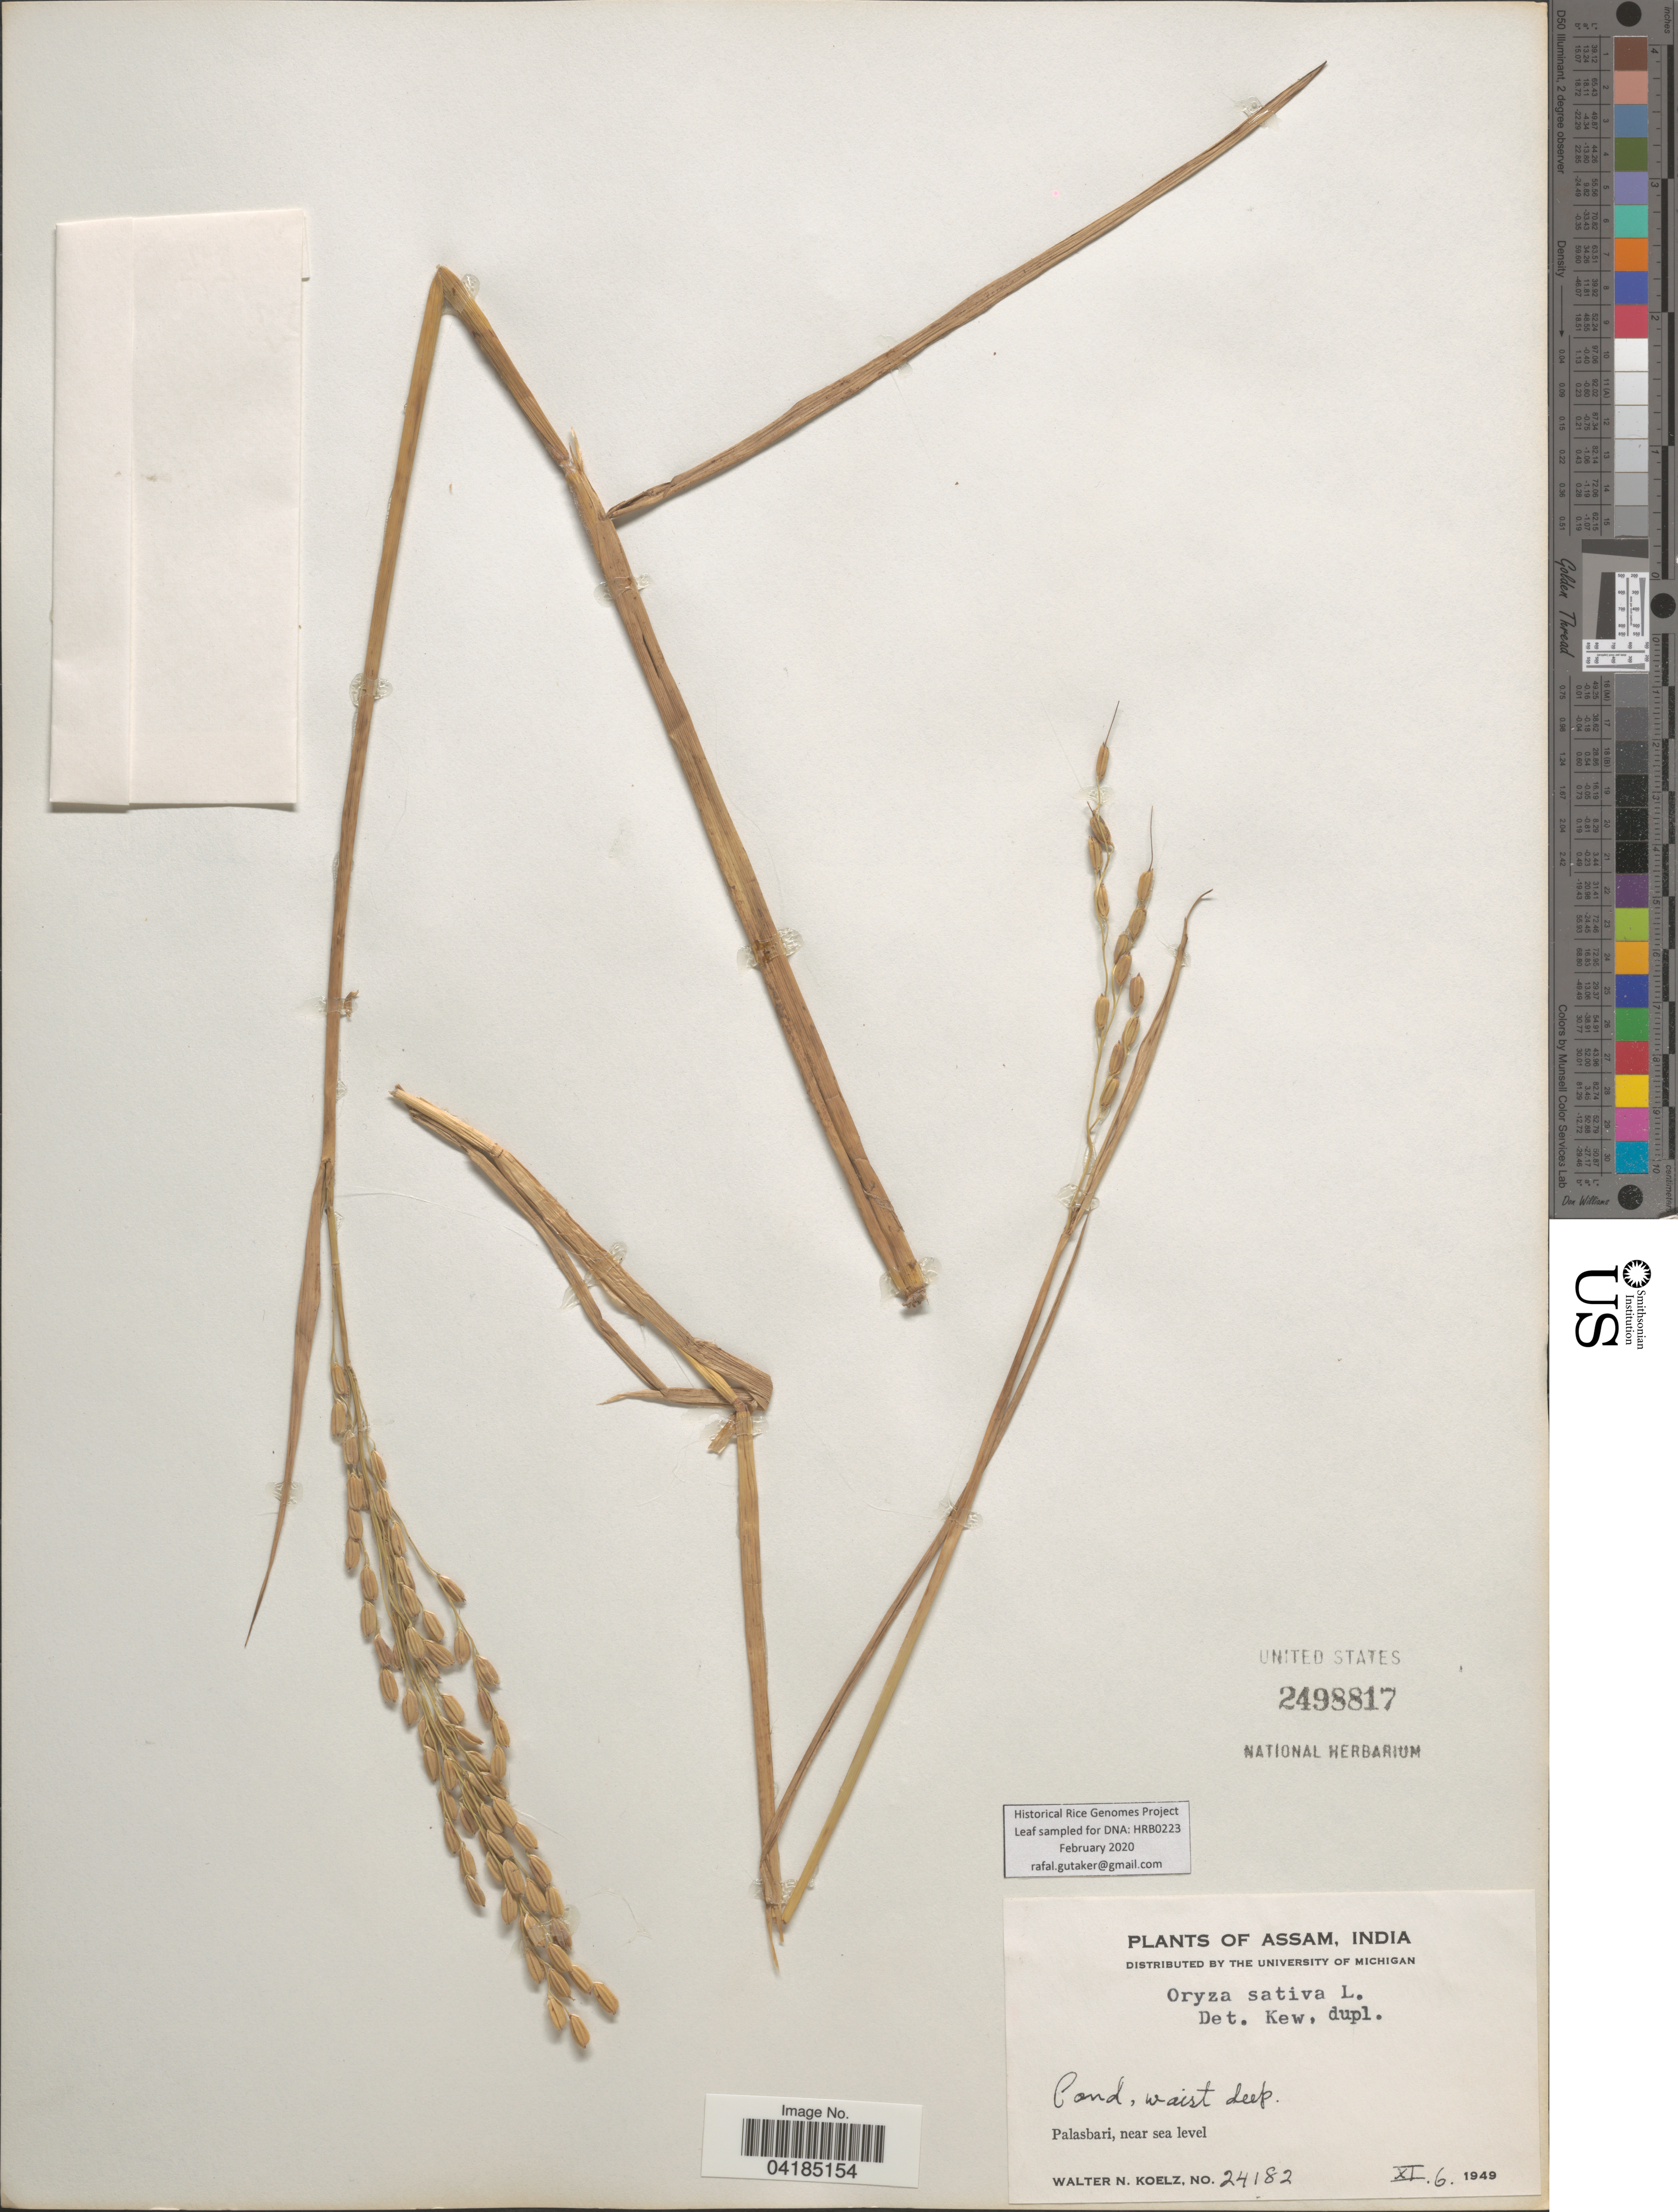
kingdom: Plantae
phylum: Tracheophyta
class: Liliopsida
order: Poales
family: Poaceae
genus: Oryza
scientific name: Oryza sativa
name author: L.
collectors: W. N. Koelz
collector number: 24182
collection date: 1949-11-06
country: India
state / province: Assam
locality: Palasbari.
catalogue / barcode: US 2498817